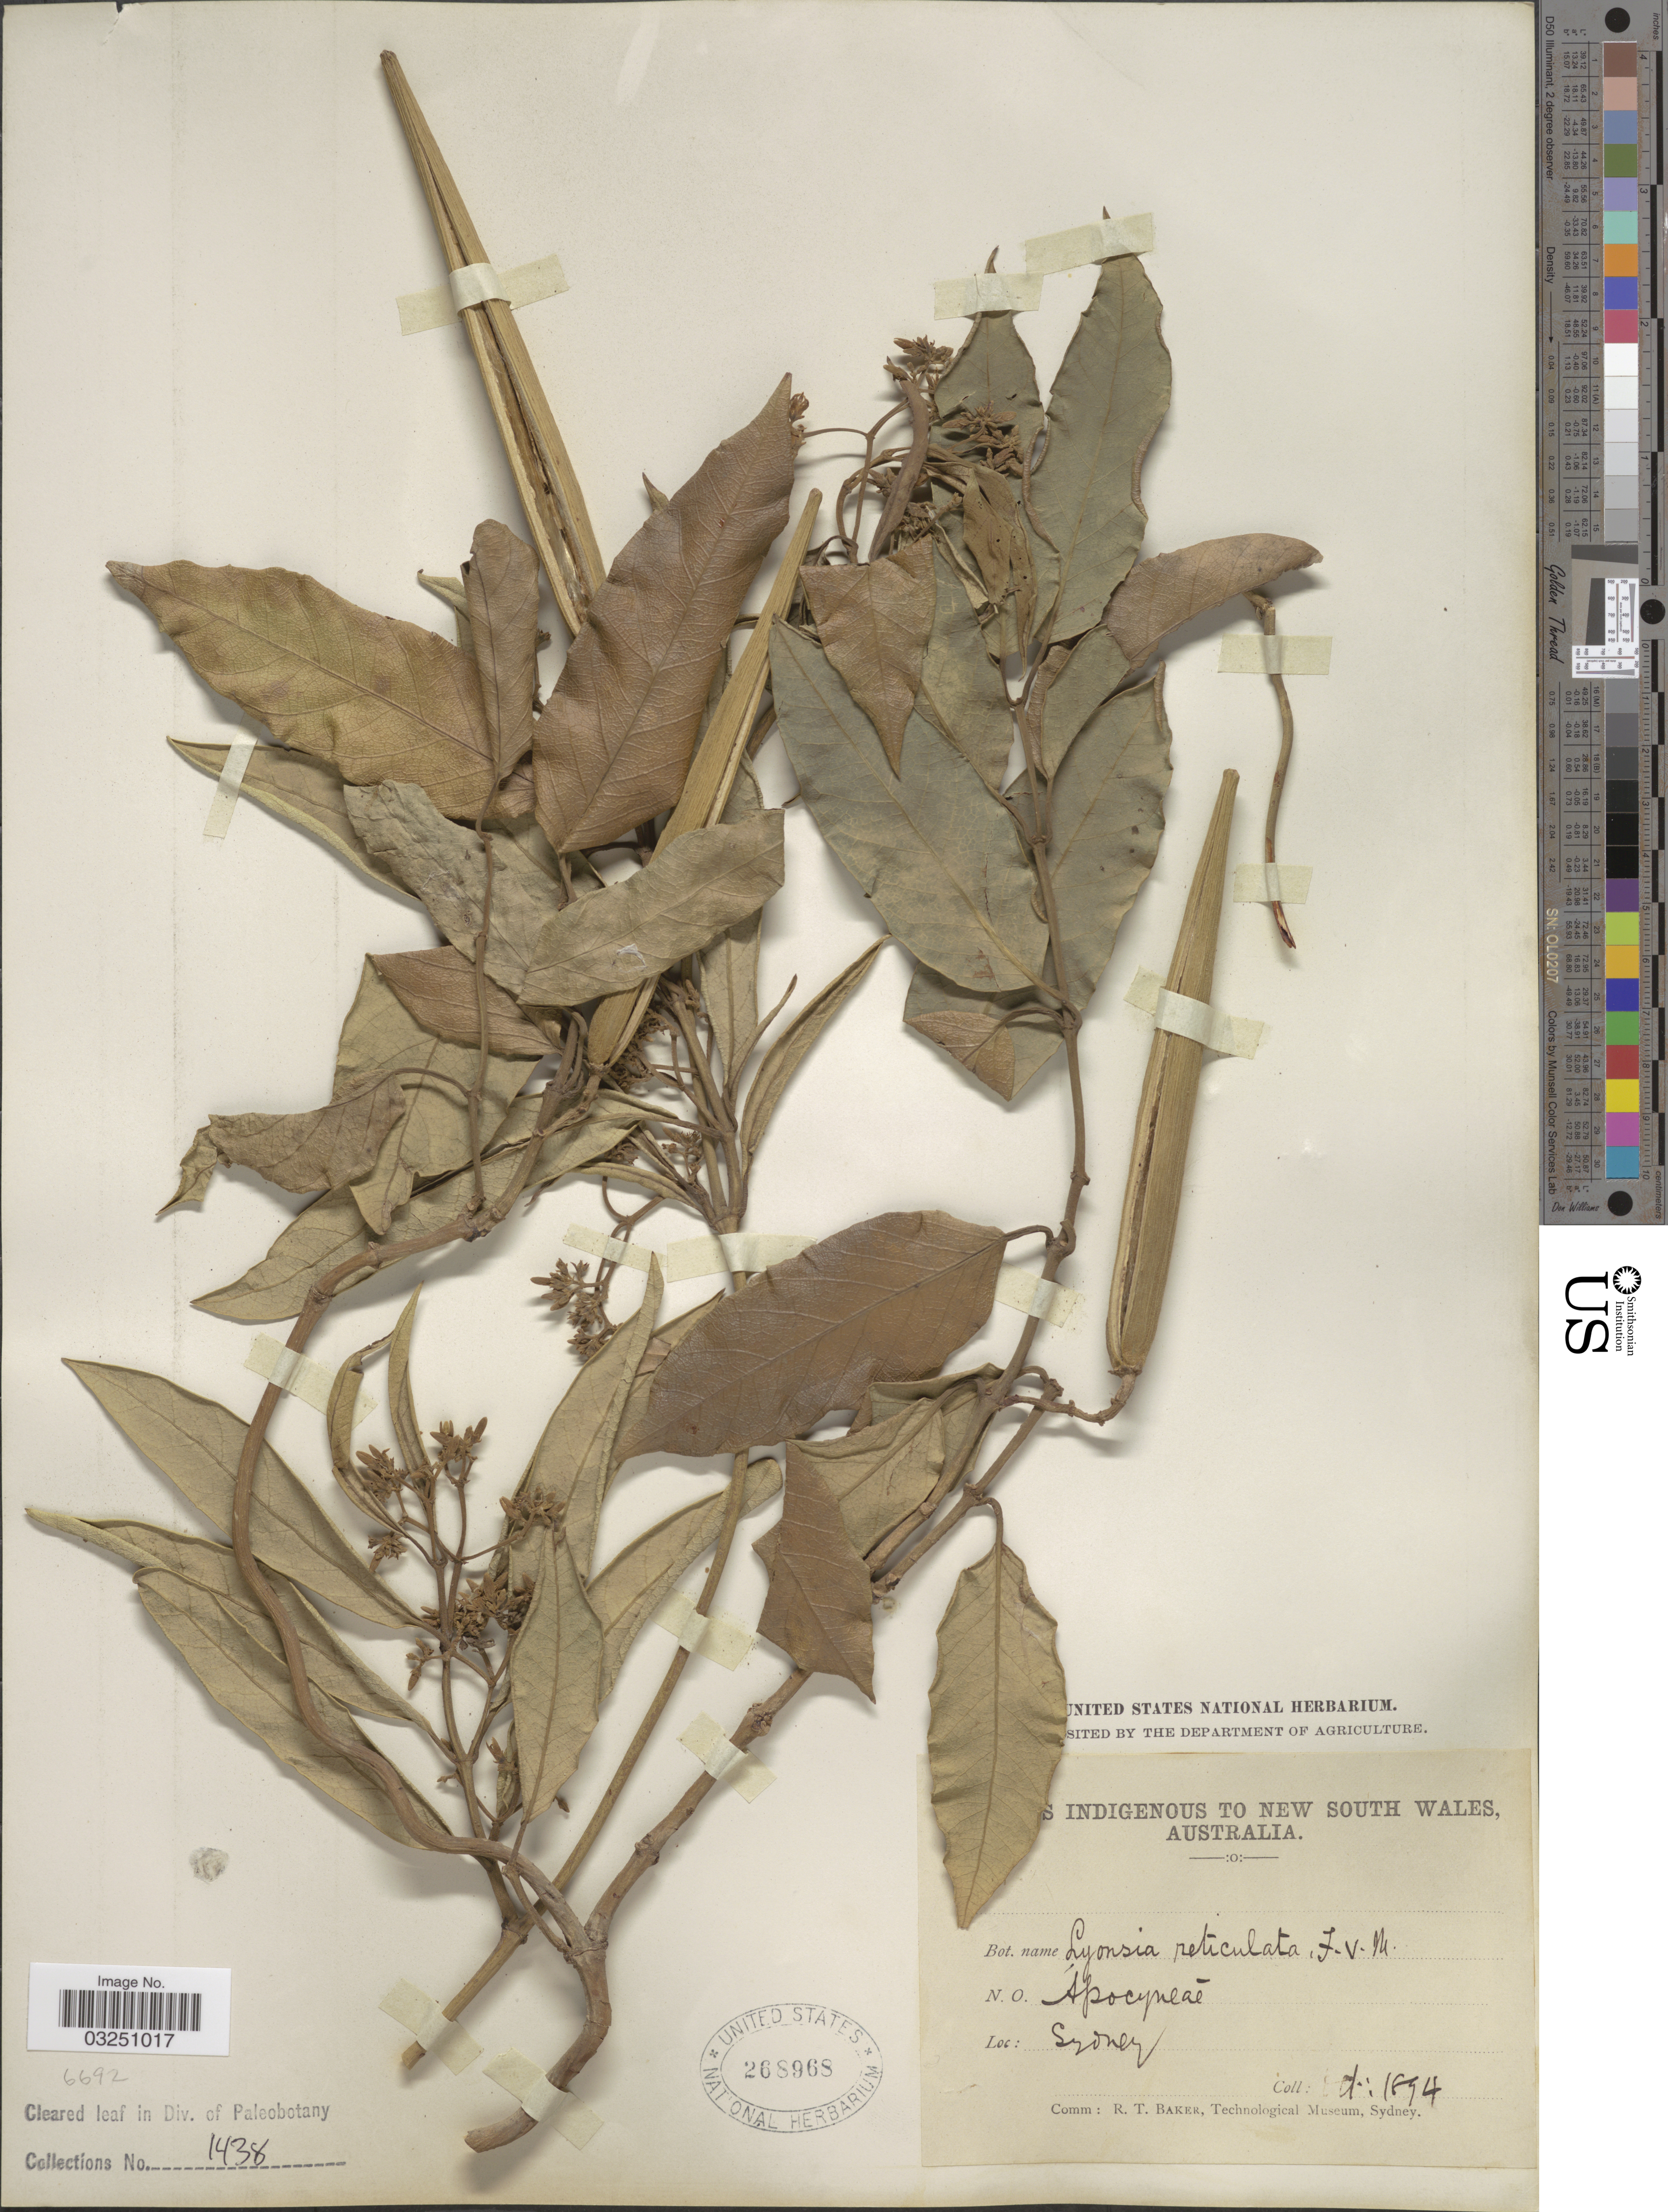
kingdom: Plantae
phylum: Tracheophyta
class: Magnoliopsida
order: Myrtales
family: Lythraceae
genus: Parsonsia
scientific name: Parsonsia reticulata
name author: (F. Muell.) F. Muell.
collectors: ex herb. United States National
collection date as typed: !d.: 1894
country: Australia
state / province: New South Wales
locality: Sydney.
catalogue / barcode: US 268968